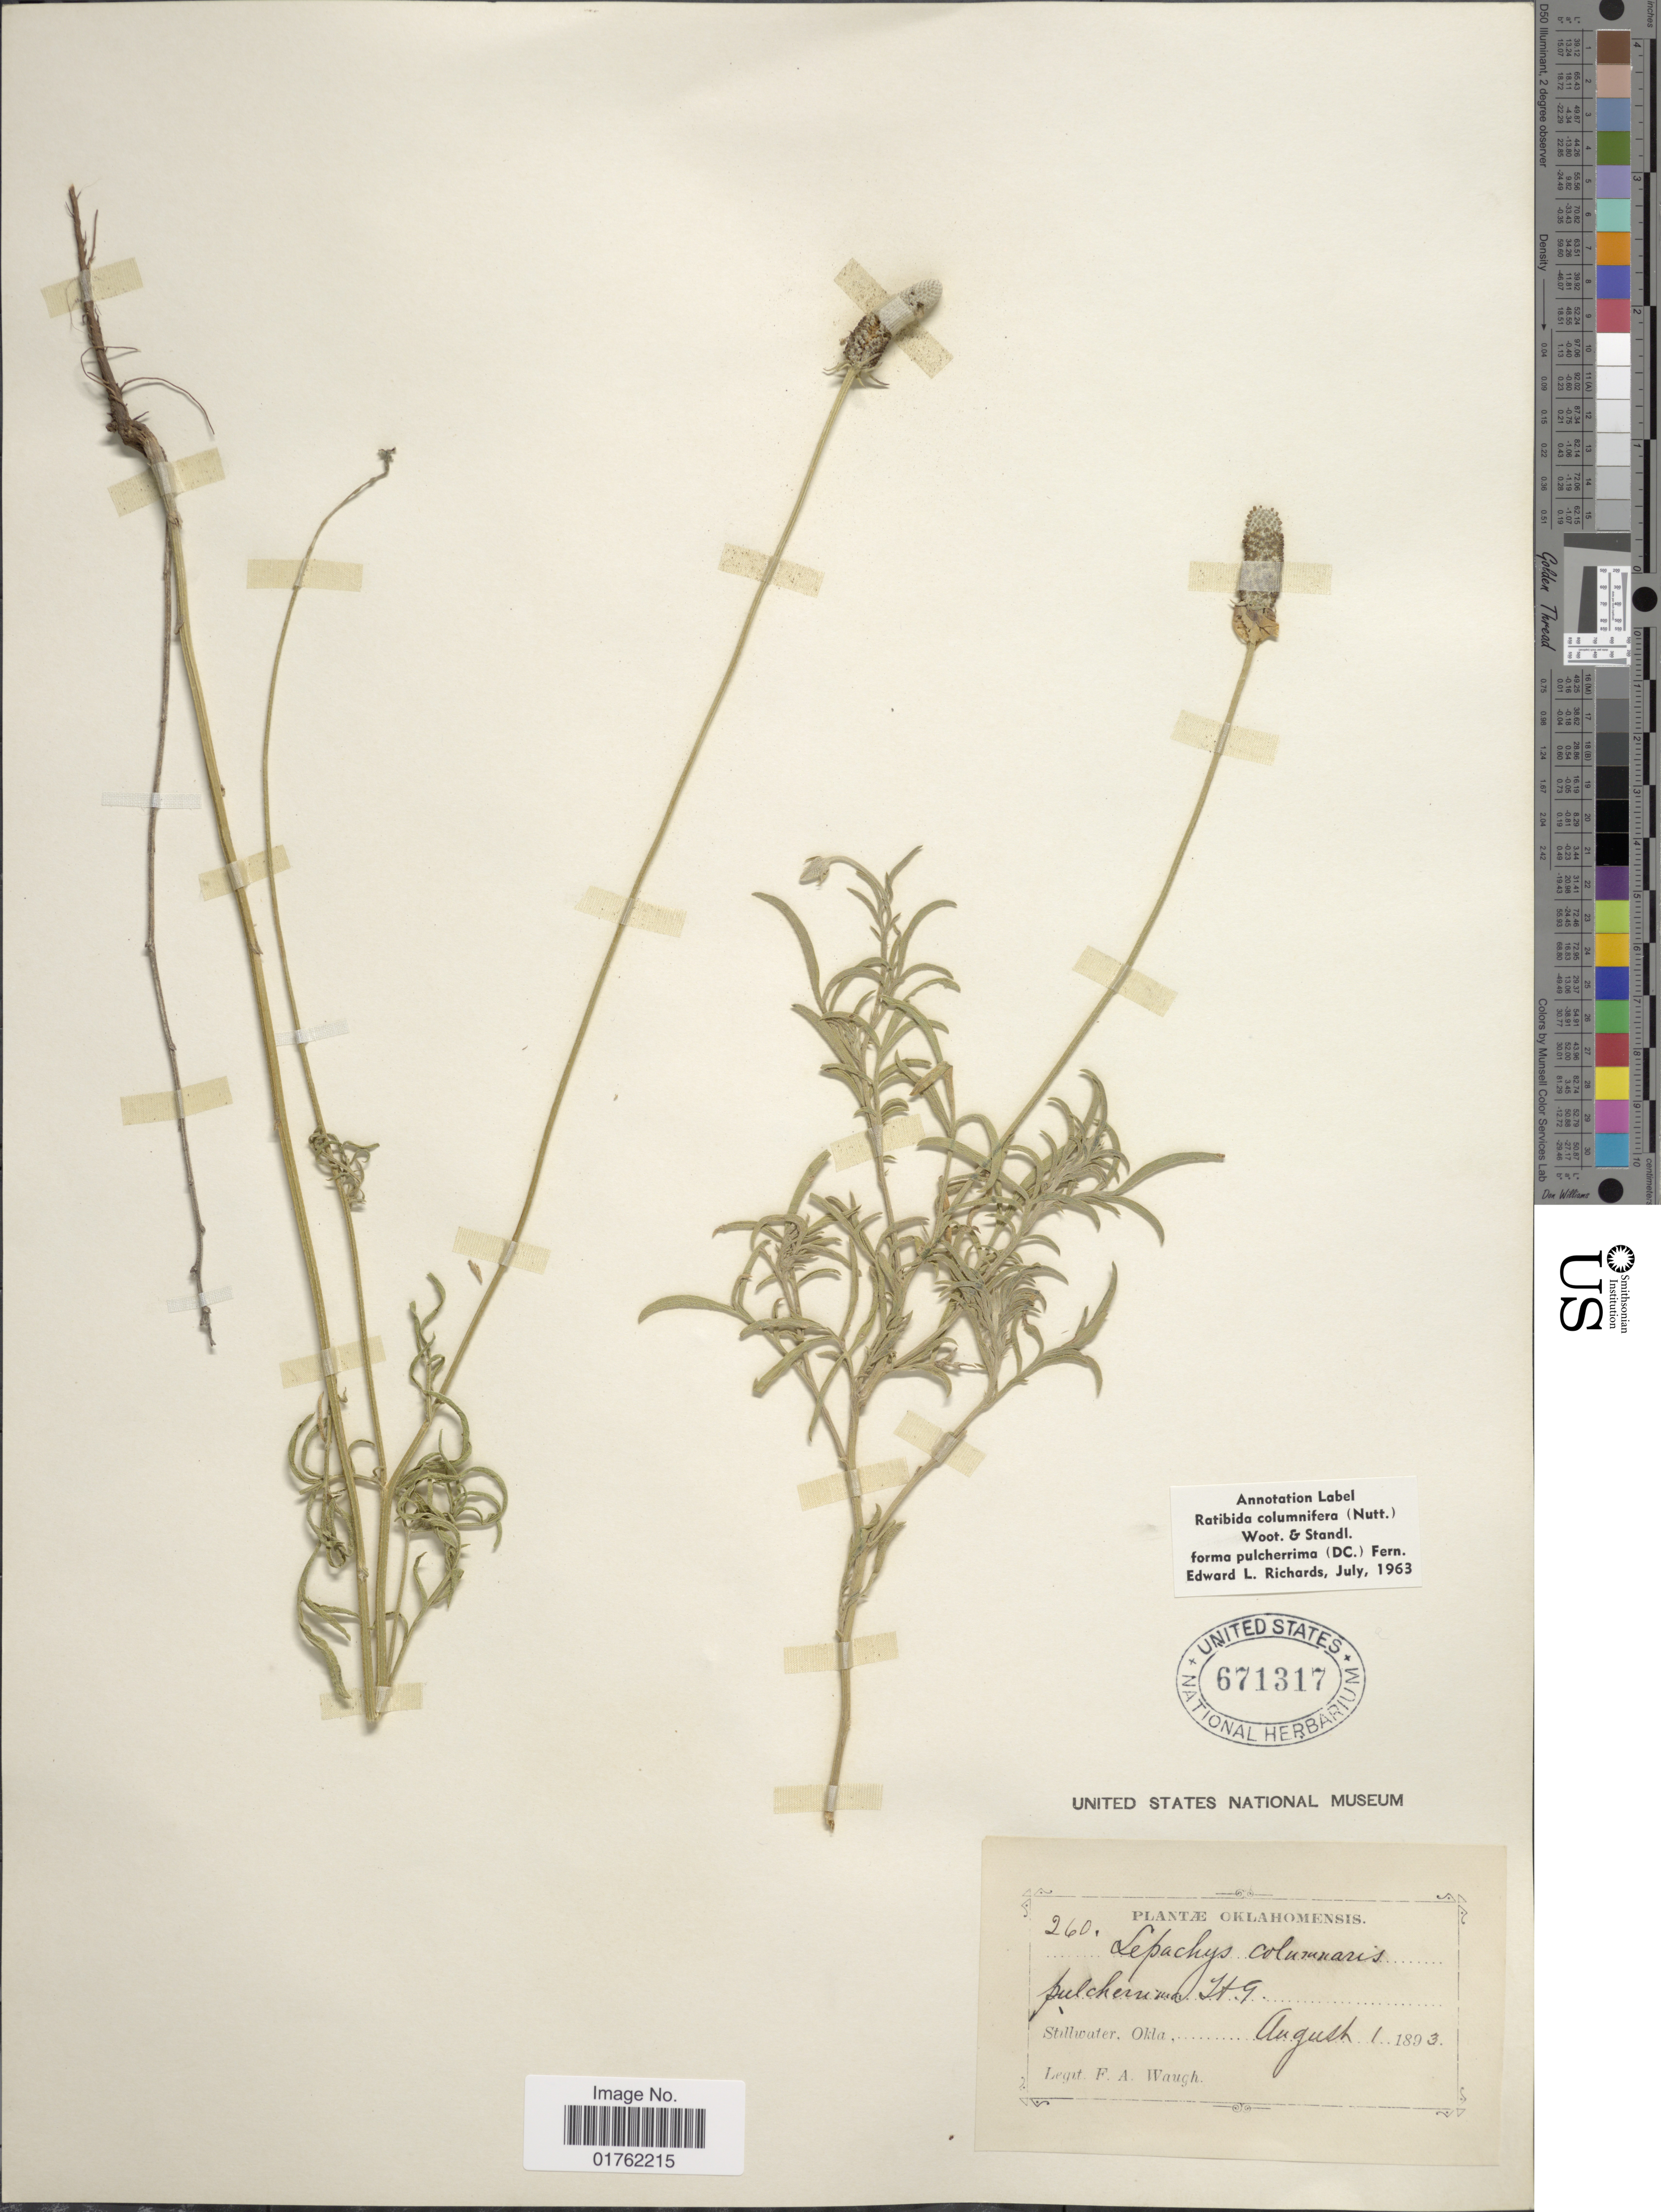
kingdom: Plantae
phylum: Tracheophyta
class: Magnoliopsida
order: Asterales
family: Asteraceae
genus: Ratibida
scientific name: Ratibida columnaris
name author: (Pursh) D. Don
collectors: F. Waugh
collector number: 260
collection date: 1893-08-01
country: United States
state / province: Oklahoma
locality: Stillwater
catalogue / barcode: US 671317